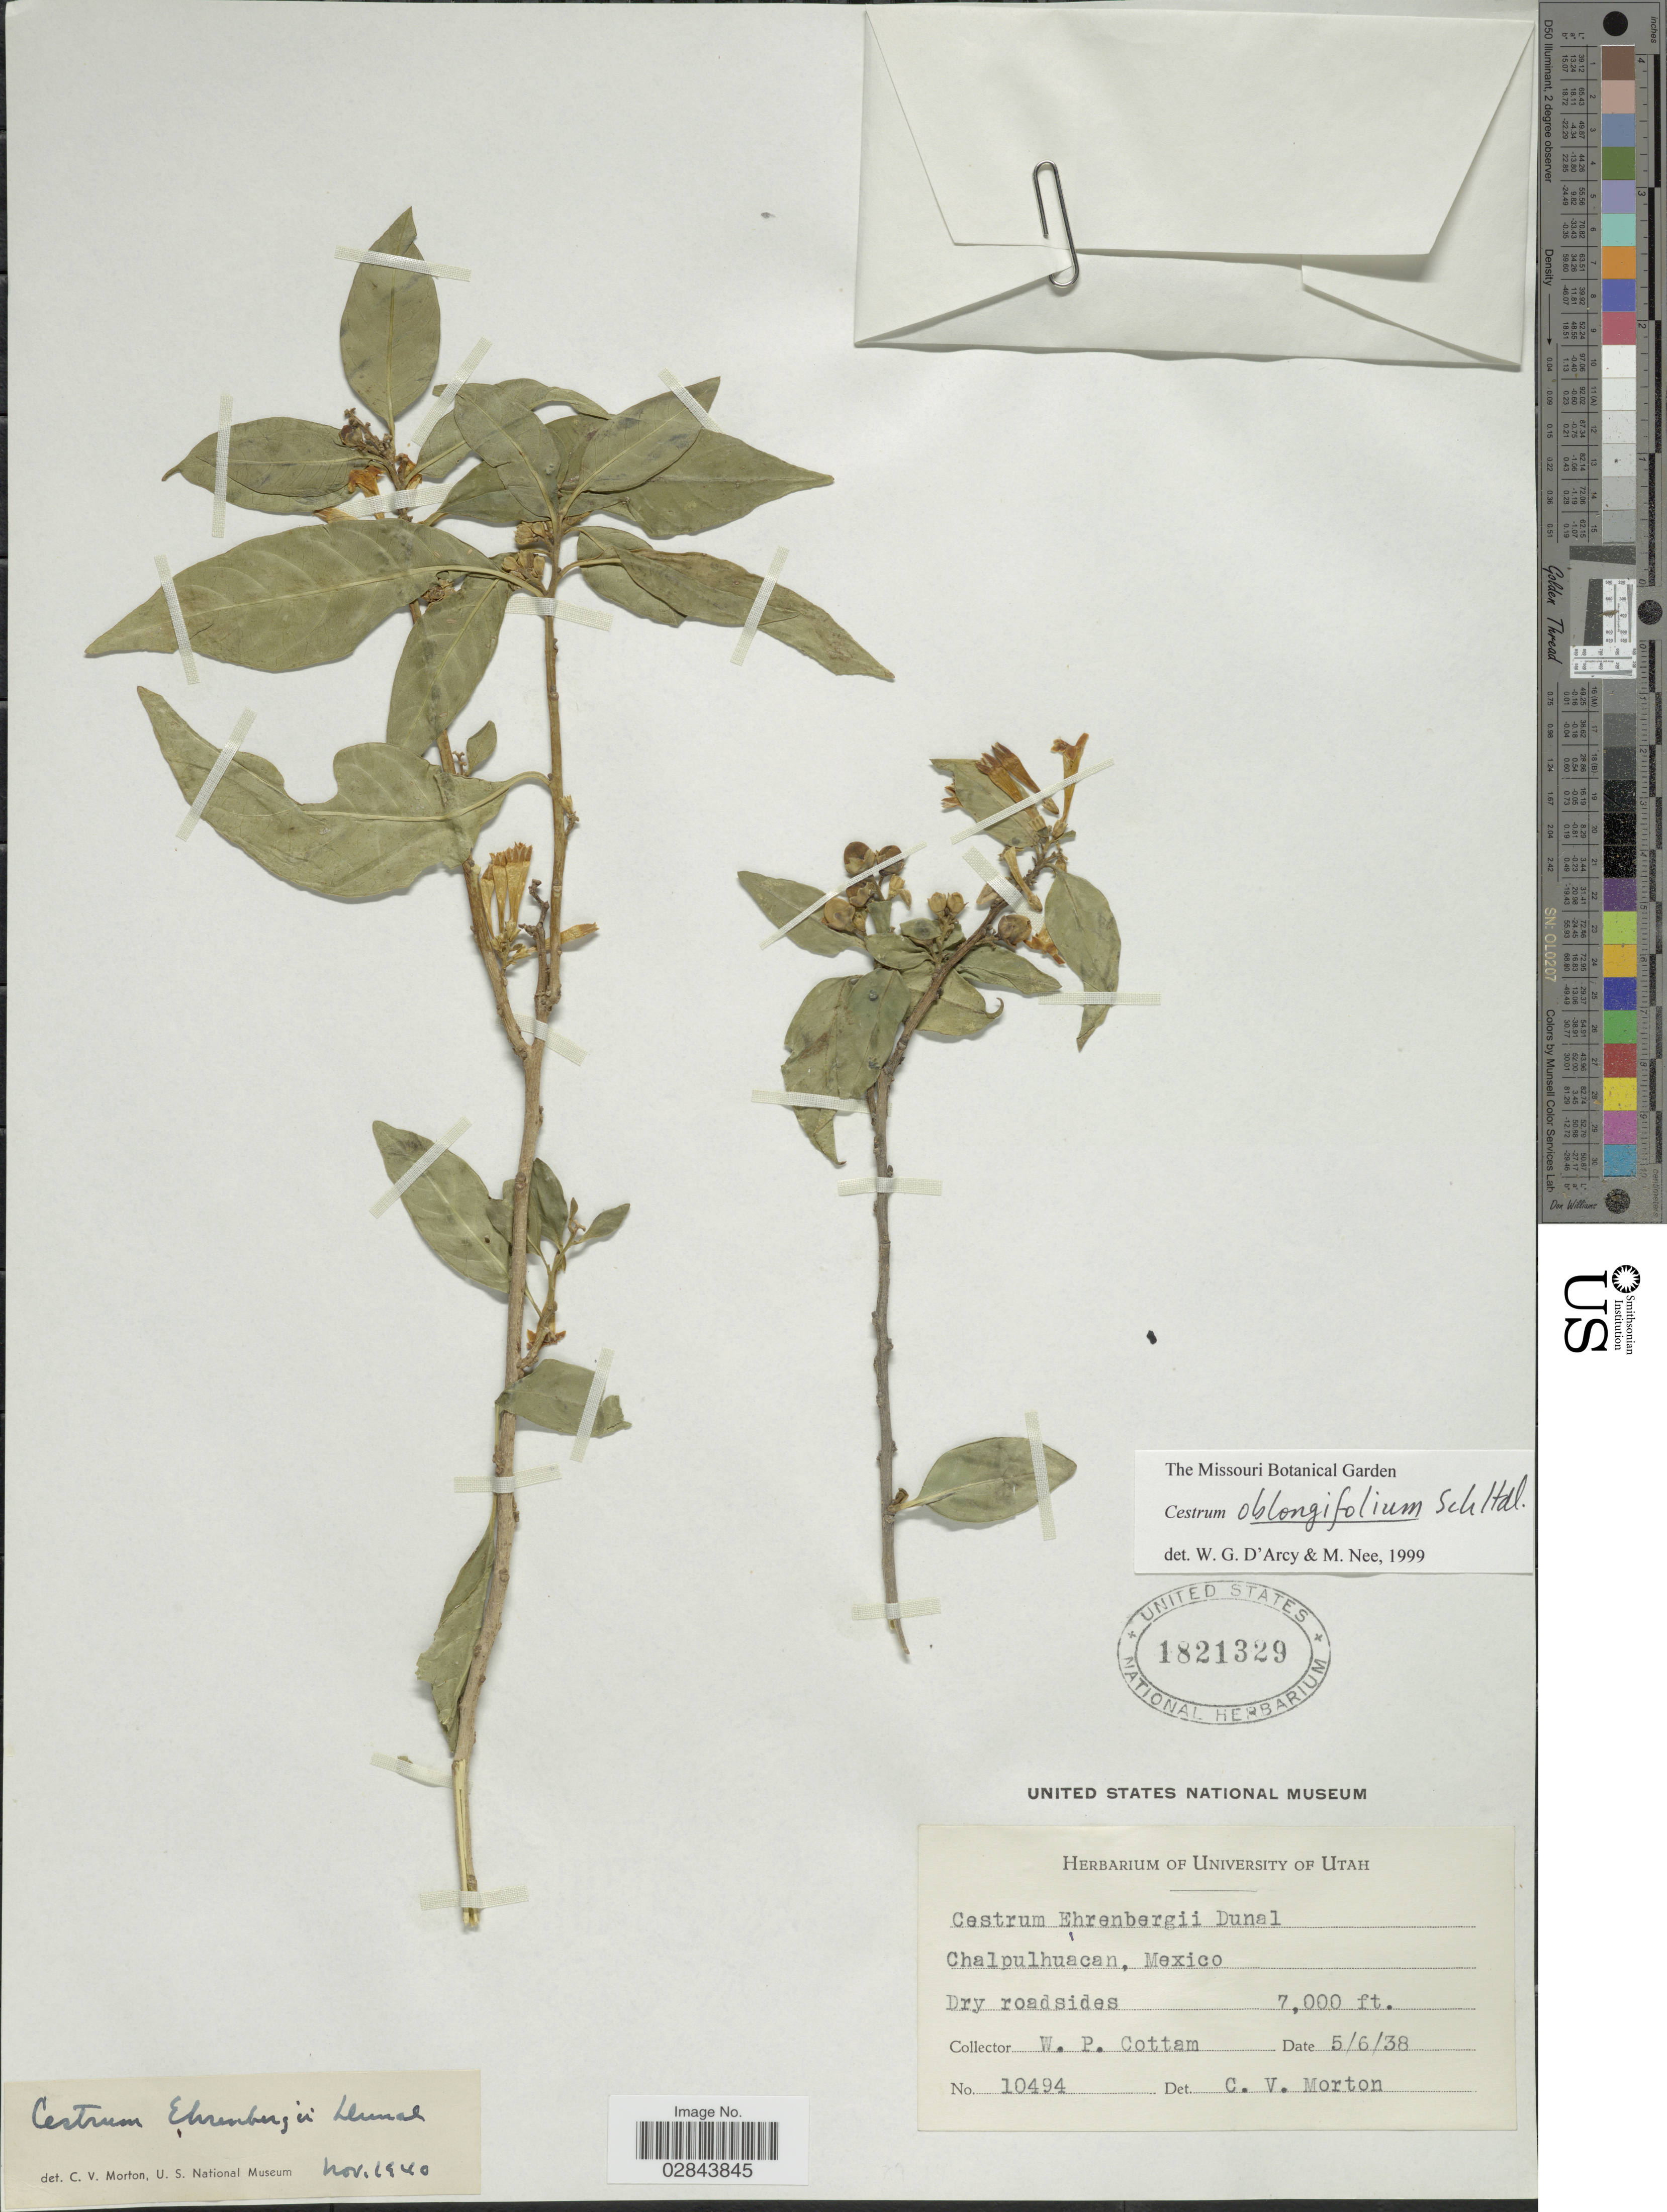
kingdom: Plantae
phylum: Tracheophyta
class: Magnoliopsida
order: Solanales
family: Solanaceae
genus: Cestrum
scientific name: Cestrum oblongifolium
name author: Schltdl.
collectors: W. Cottam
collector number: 10494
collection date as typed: Transcribed d/m/y: 5/6/38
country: Mexico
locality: Chalpulhuacan.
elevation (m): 2134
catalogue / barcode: US 1821329